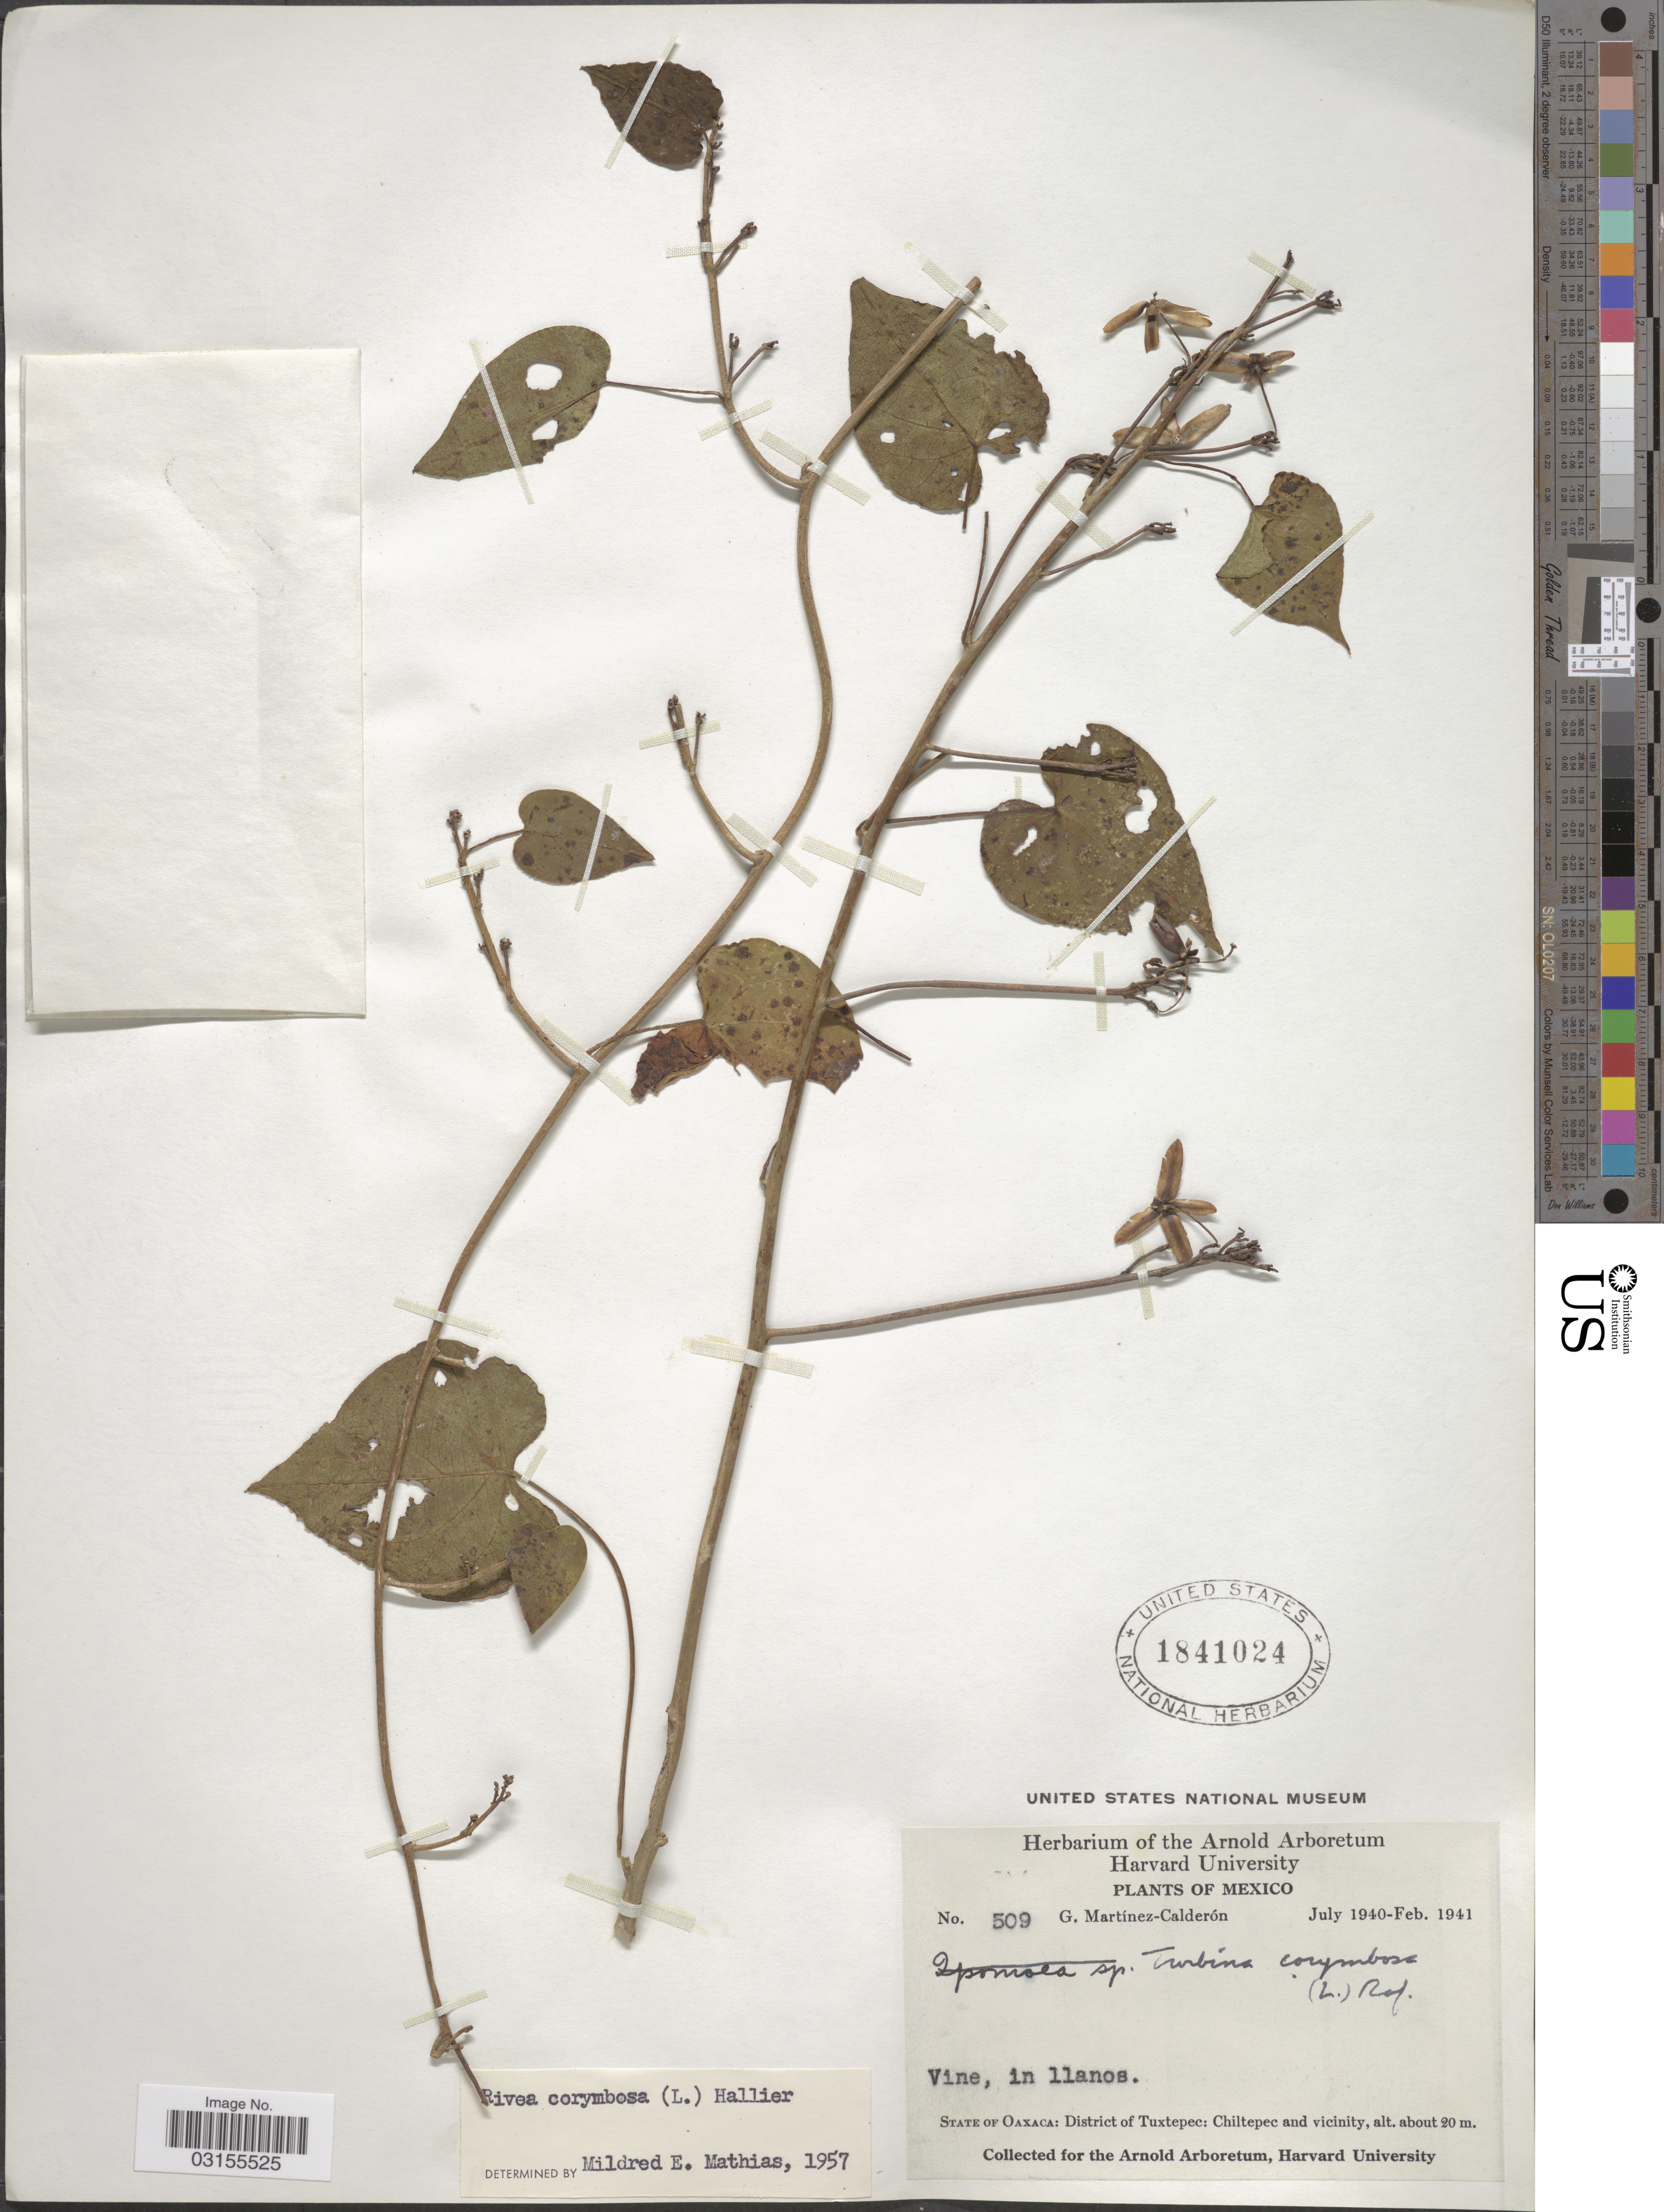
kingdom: Plantae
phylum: Tracheophyta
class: Magnoliopsida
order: Solanales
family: Convolvulaceae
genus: Turbina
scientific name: Turbina corymbosa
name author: (L.) Raf.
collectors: G. Martínez Calderón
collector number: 509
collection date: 1940-07/1941-02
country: Mexico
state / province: Oaxaca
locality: District of Tuxtepec: Chiltepec and vicinity.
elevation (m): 20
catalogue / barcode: US 1841024